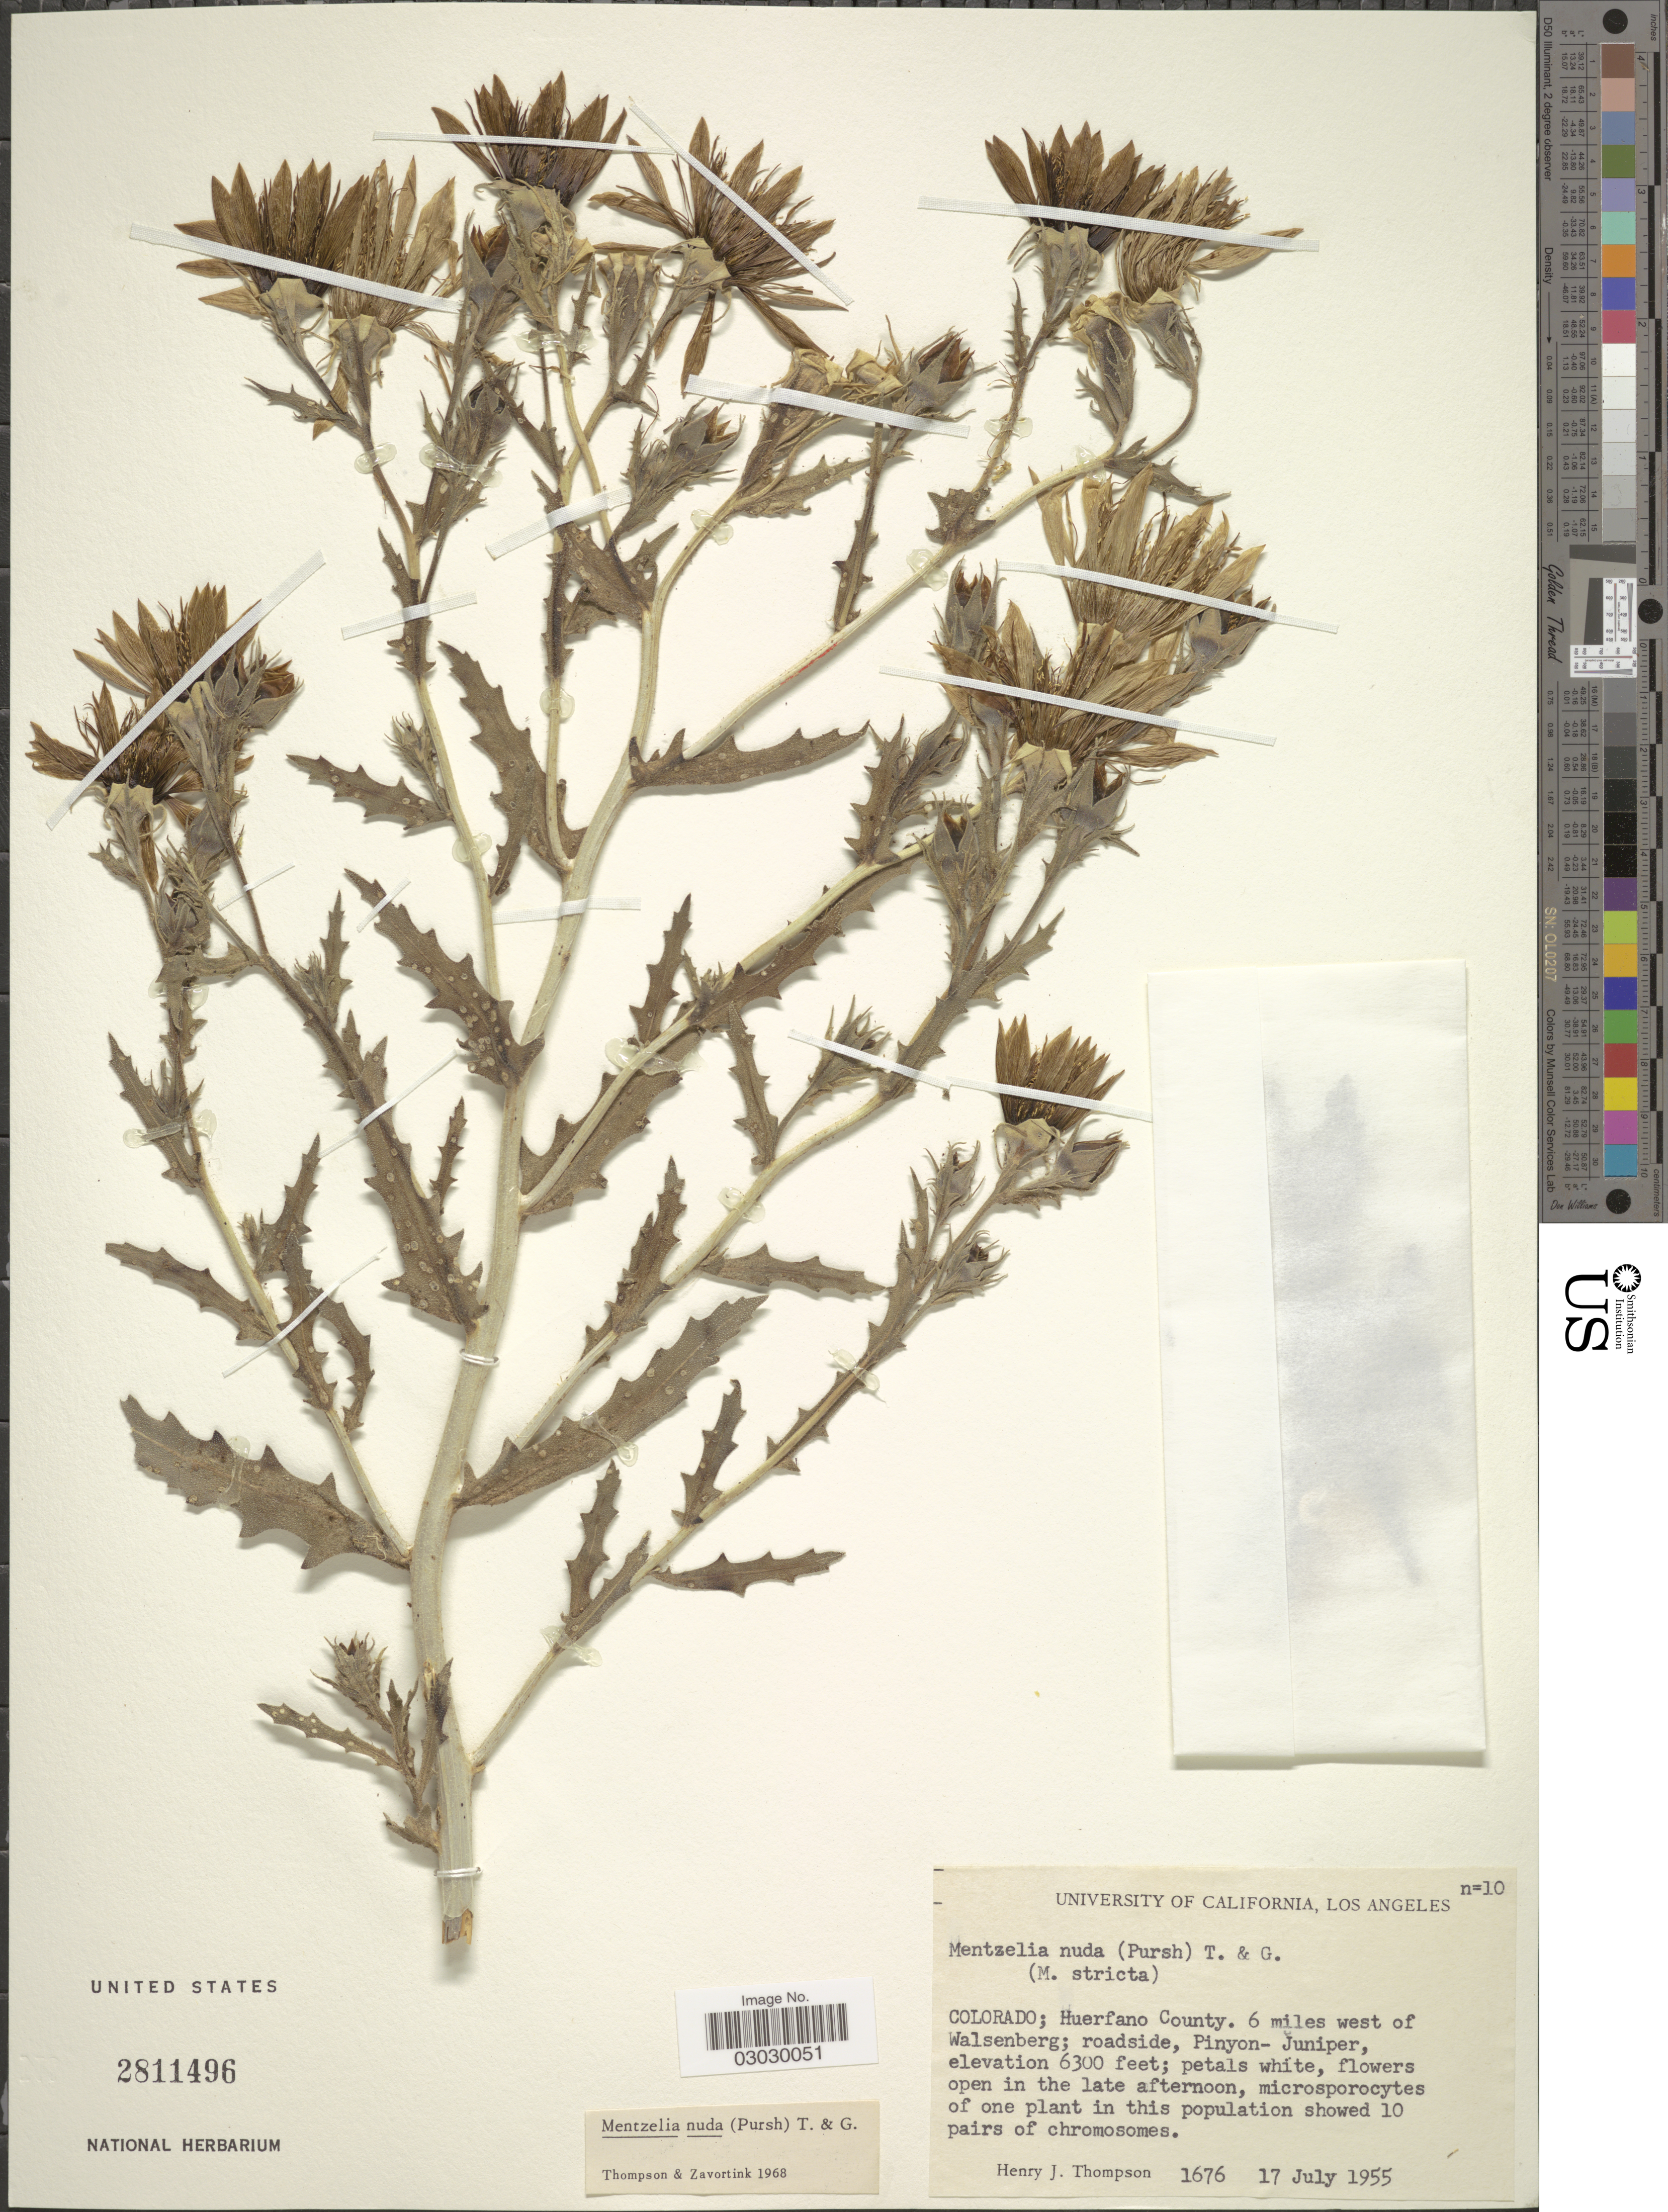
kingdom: Plantae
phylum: Tracheophyta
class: Magnoliopsida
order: Cornales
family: Loasaceae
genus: Mentzelia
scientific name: Mentzelia nuda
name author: (Pursh) Torr. & A. Gray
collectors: H. J. Thompson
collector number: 1676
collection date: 1955-07-17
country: United States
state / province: Colorado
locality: Huerfano County. 6 miles west of Walsenberg; roadside, Pinyon-Juniper.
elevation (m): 1920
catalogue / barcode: US 2811496